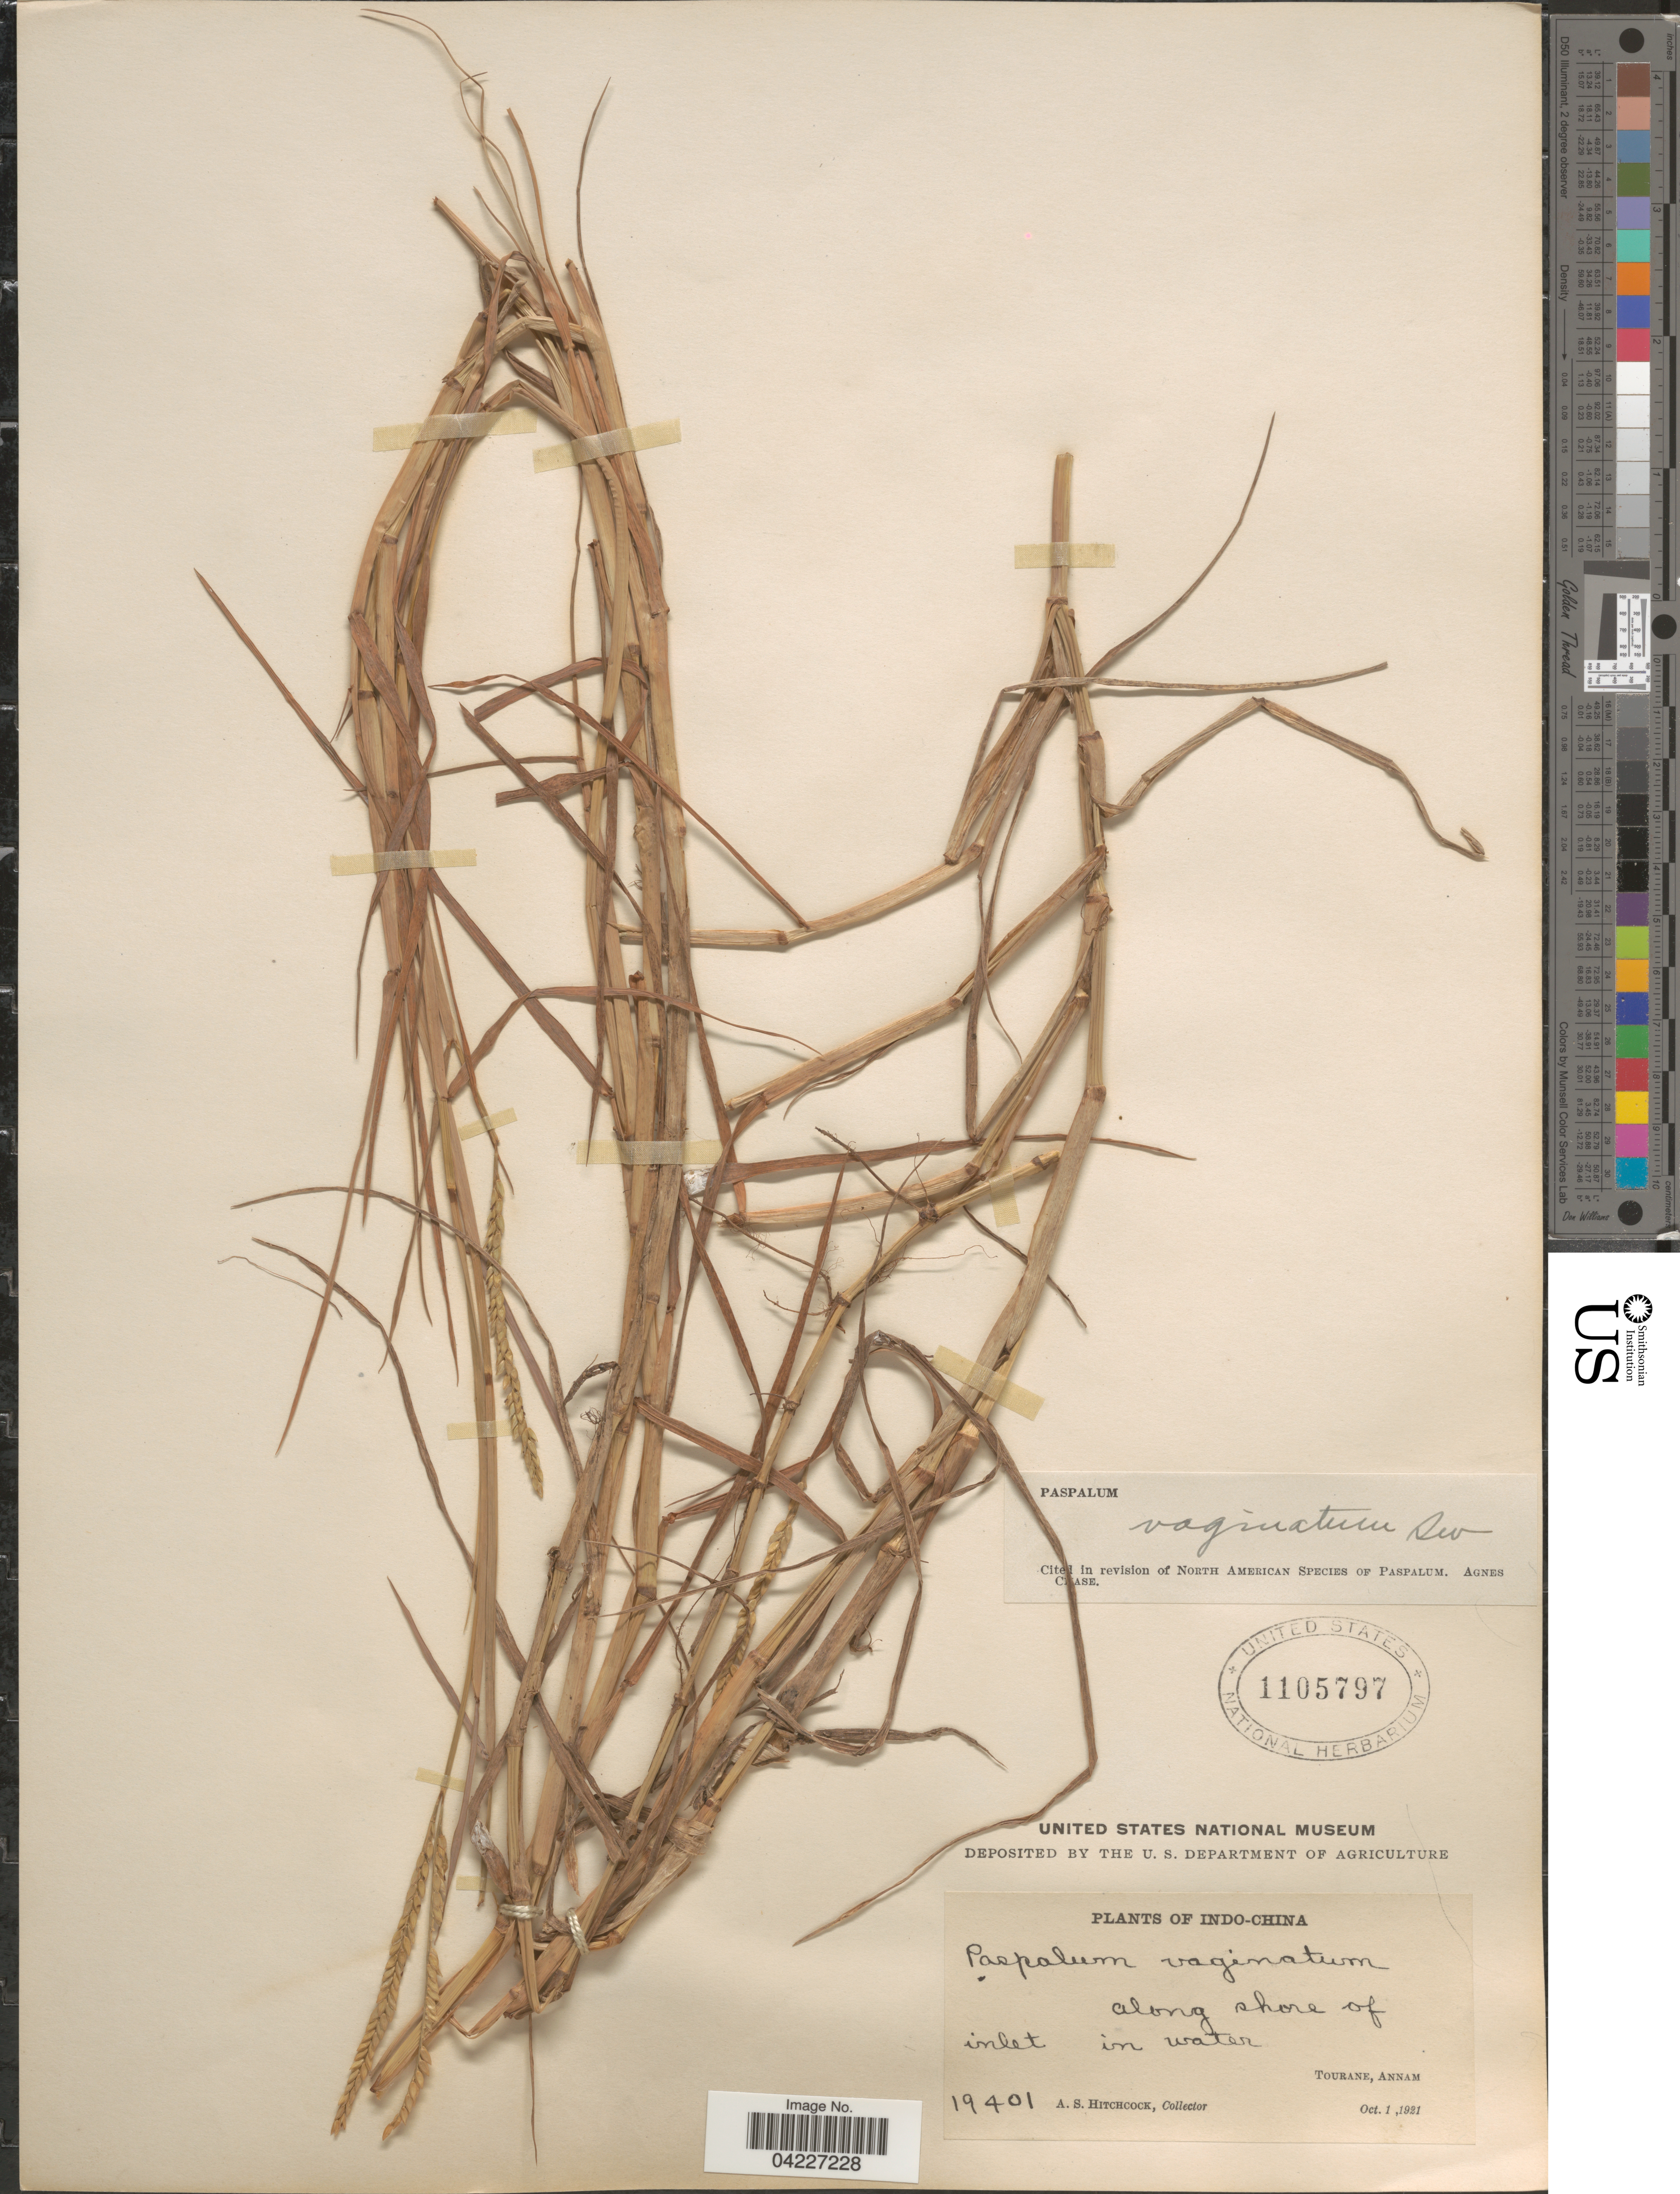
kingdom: Plantae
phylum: Tracheophyta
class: Liliopsida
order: Poales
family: Poaceae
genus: Paspalum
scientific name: Paspalum distichum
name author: L.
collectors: A. S. Hitchcock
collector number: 19401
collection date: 1921-10-01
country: Vietnam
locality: Along shore of inlet in water. Tourane, Annam.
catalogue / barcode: US 1105797